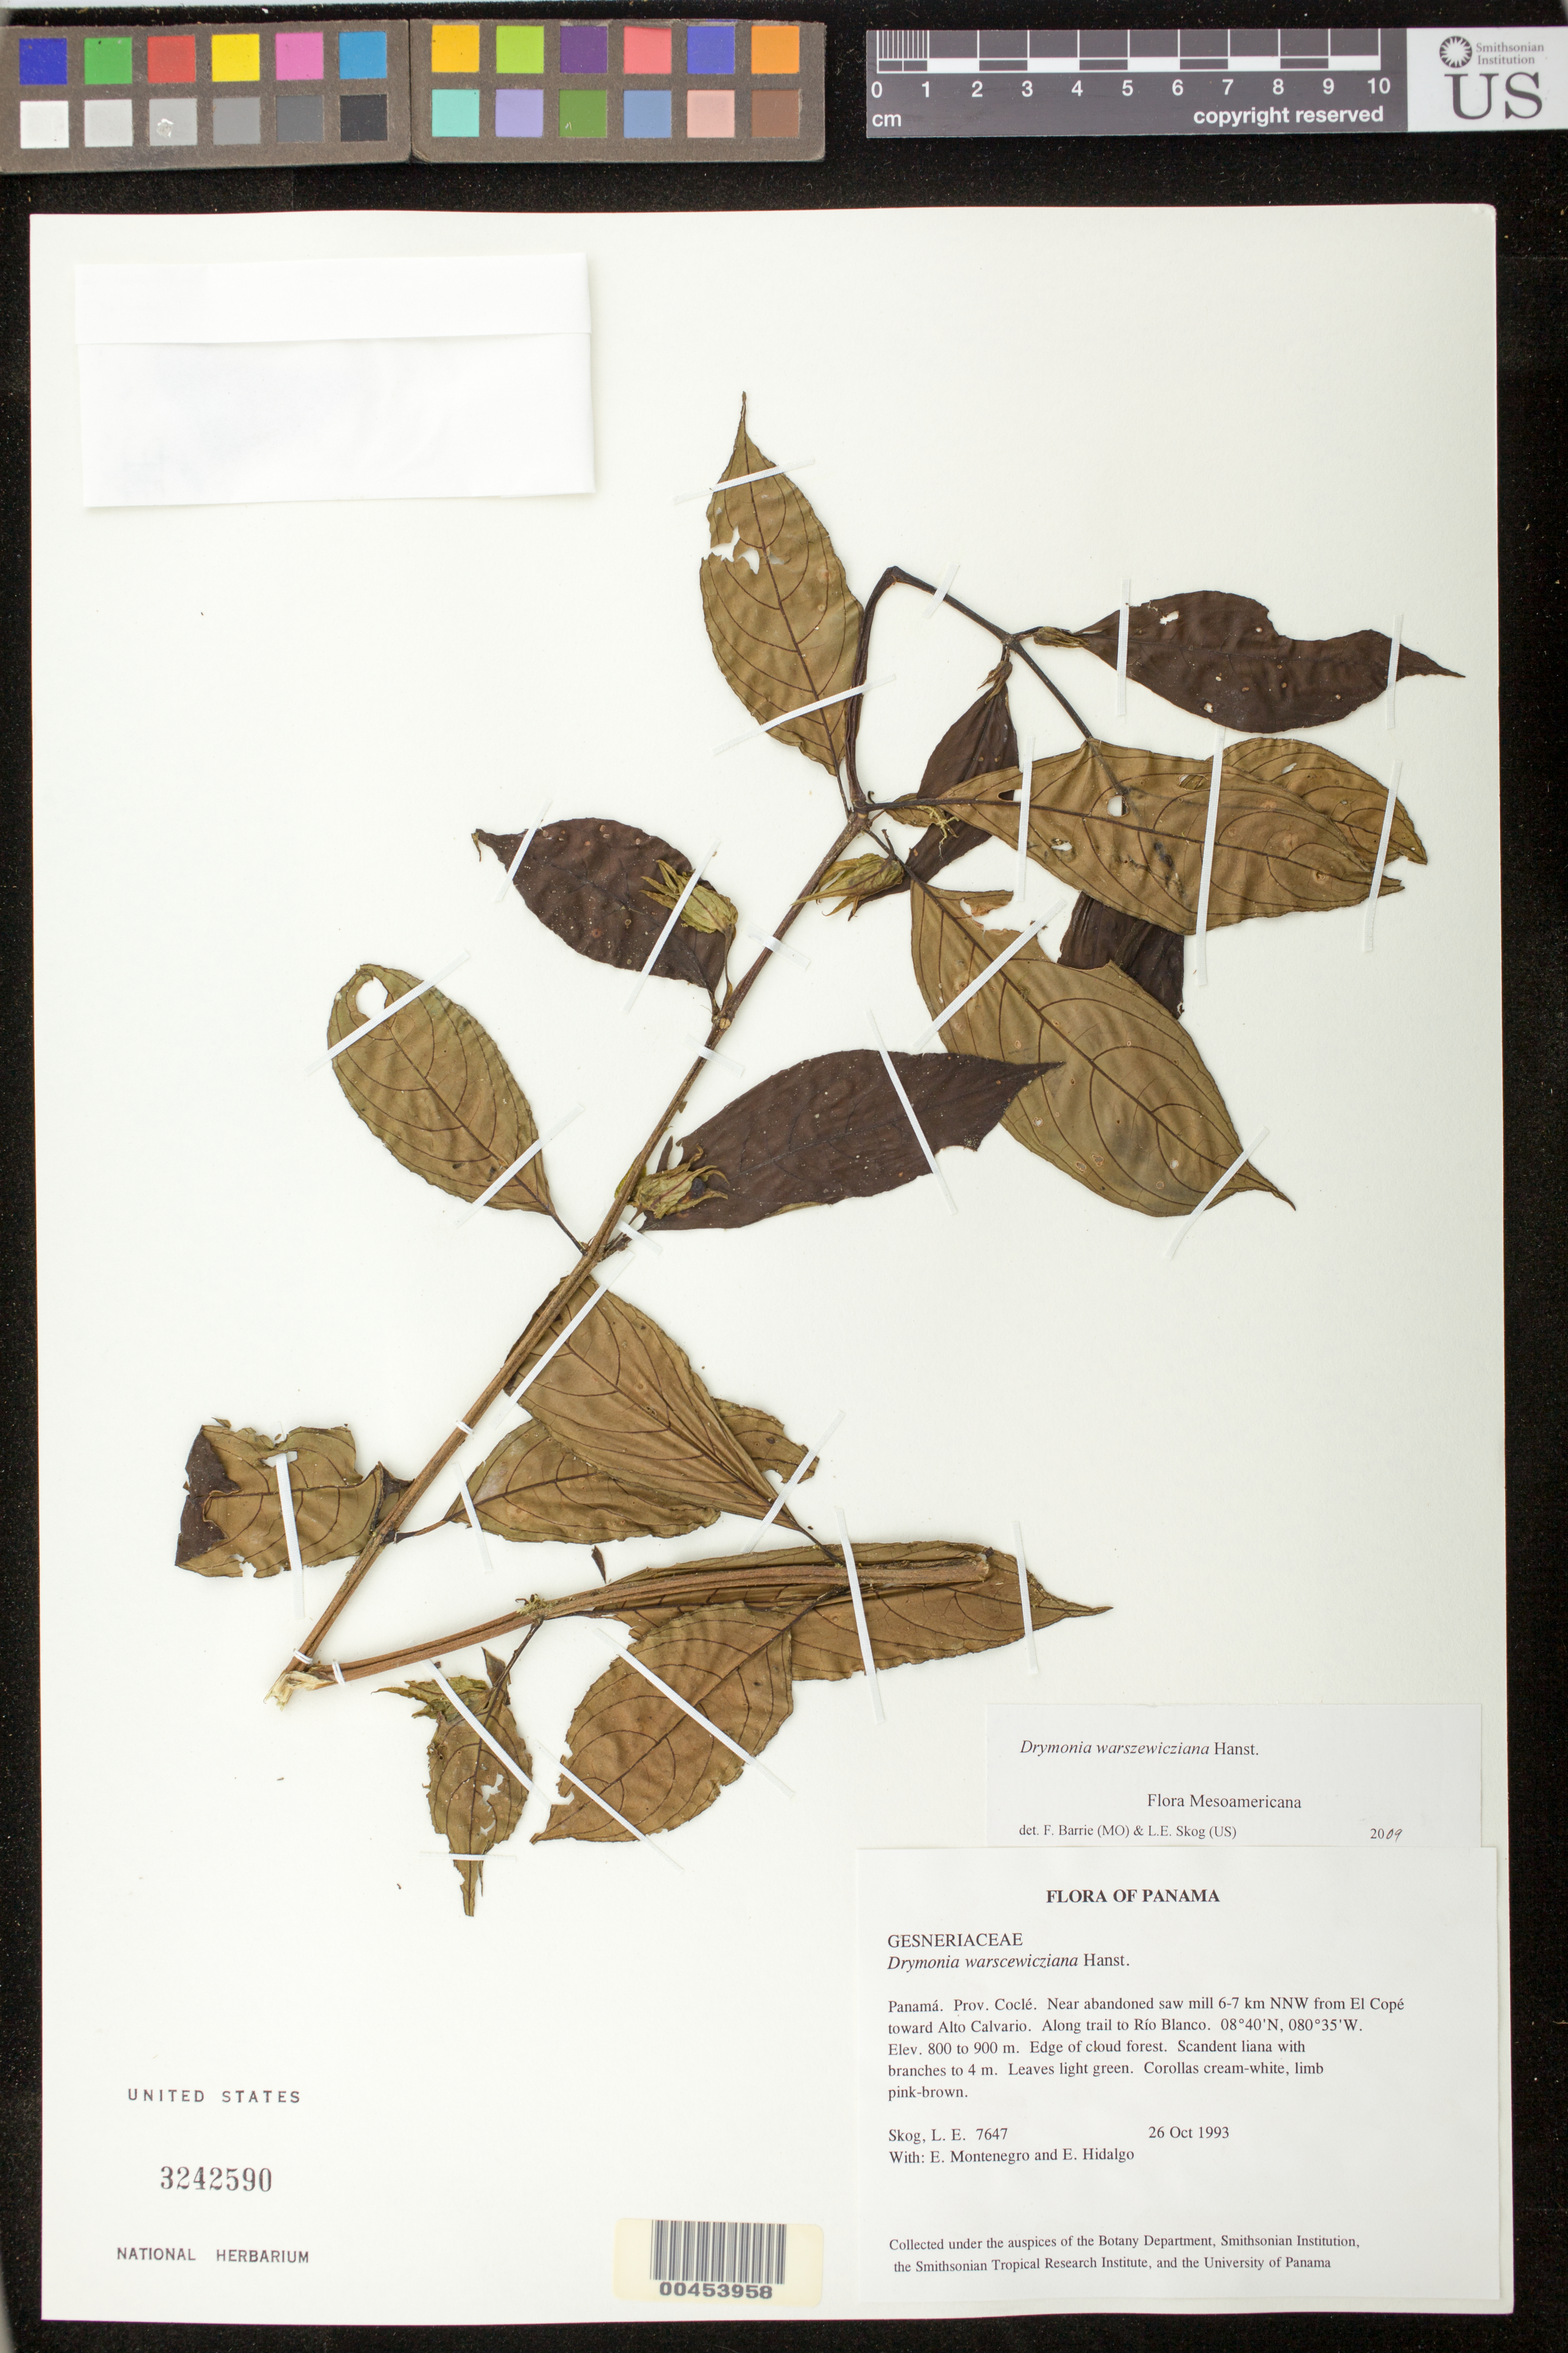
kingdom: Plantae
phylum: Tracheophyta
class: Magnoliopsida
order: Lamiales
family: Gesneriaceae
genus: Drymonia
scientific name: Drymonia warszewicziana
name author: Hanst.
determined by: Skog, Laurence E.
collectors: L. E. Skog, E. Montenegro & E. Hildalgo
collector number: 7647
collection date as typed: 26 Oct 1993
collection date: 1993-10-26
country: Panama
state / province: Coclé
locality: Near abandoned saw mill 6-7 km NNW from El Copé toward Alto Calvario. Along trail to Río Blanco.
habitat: Edge of cloud forest.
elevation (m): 800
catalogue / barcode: US 3242590